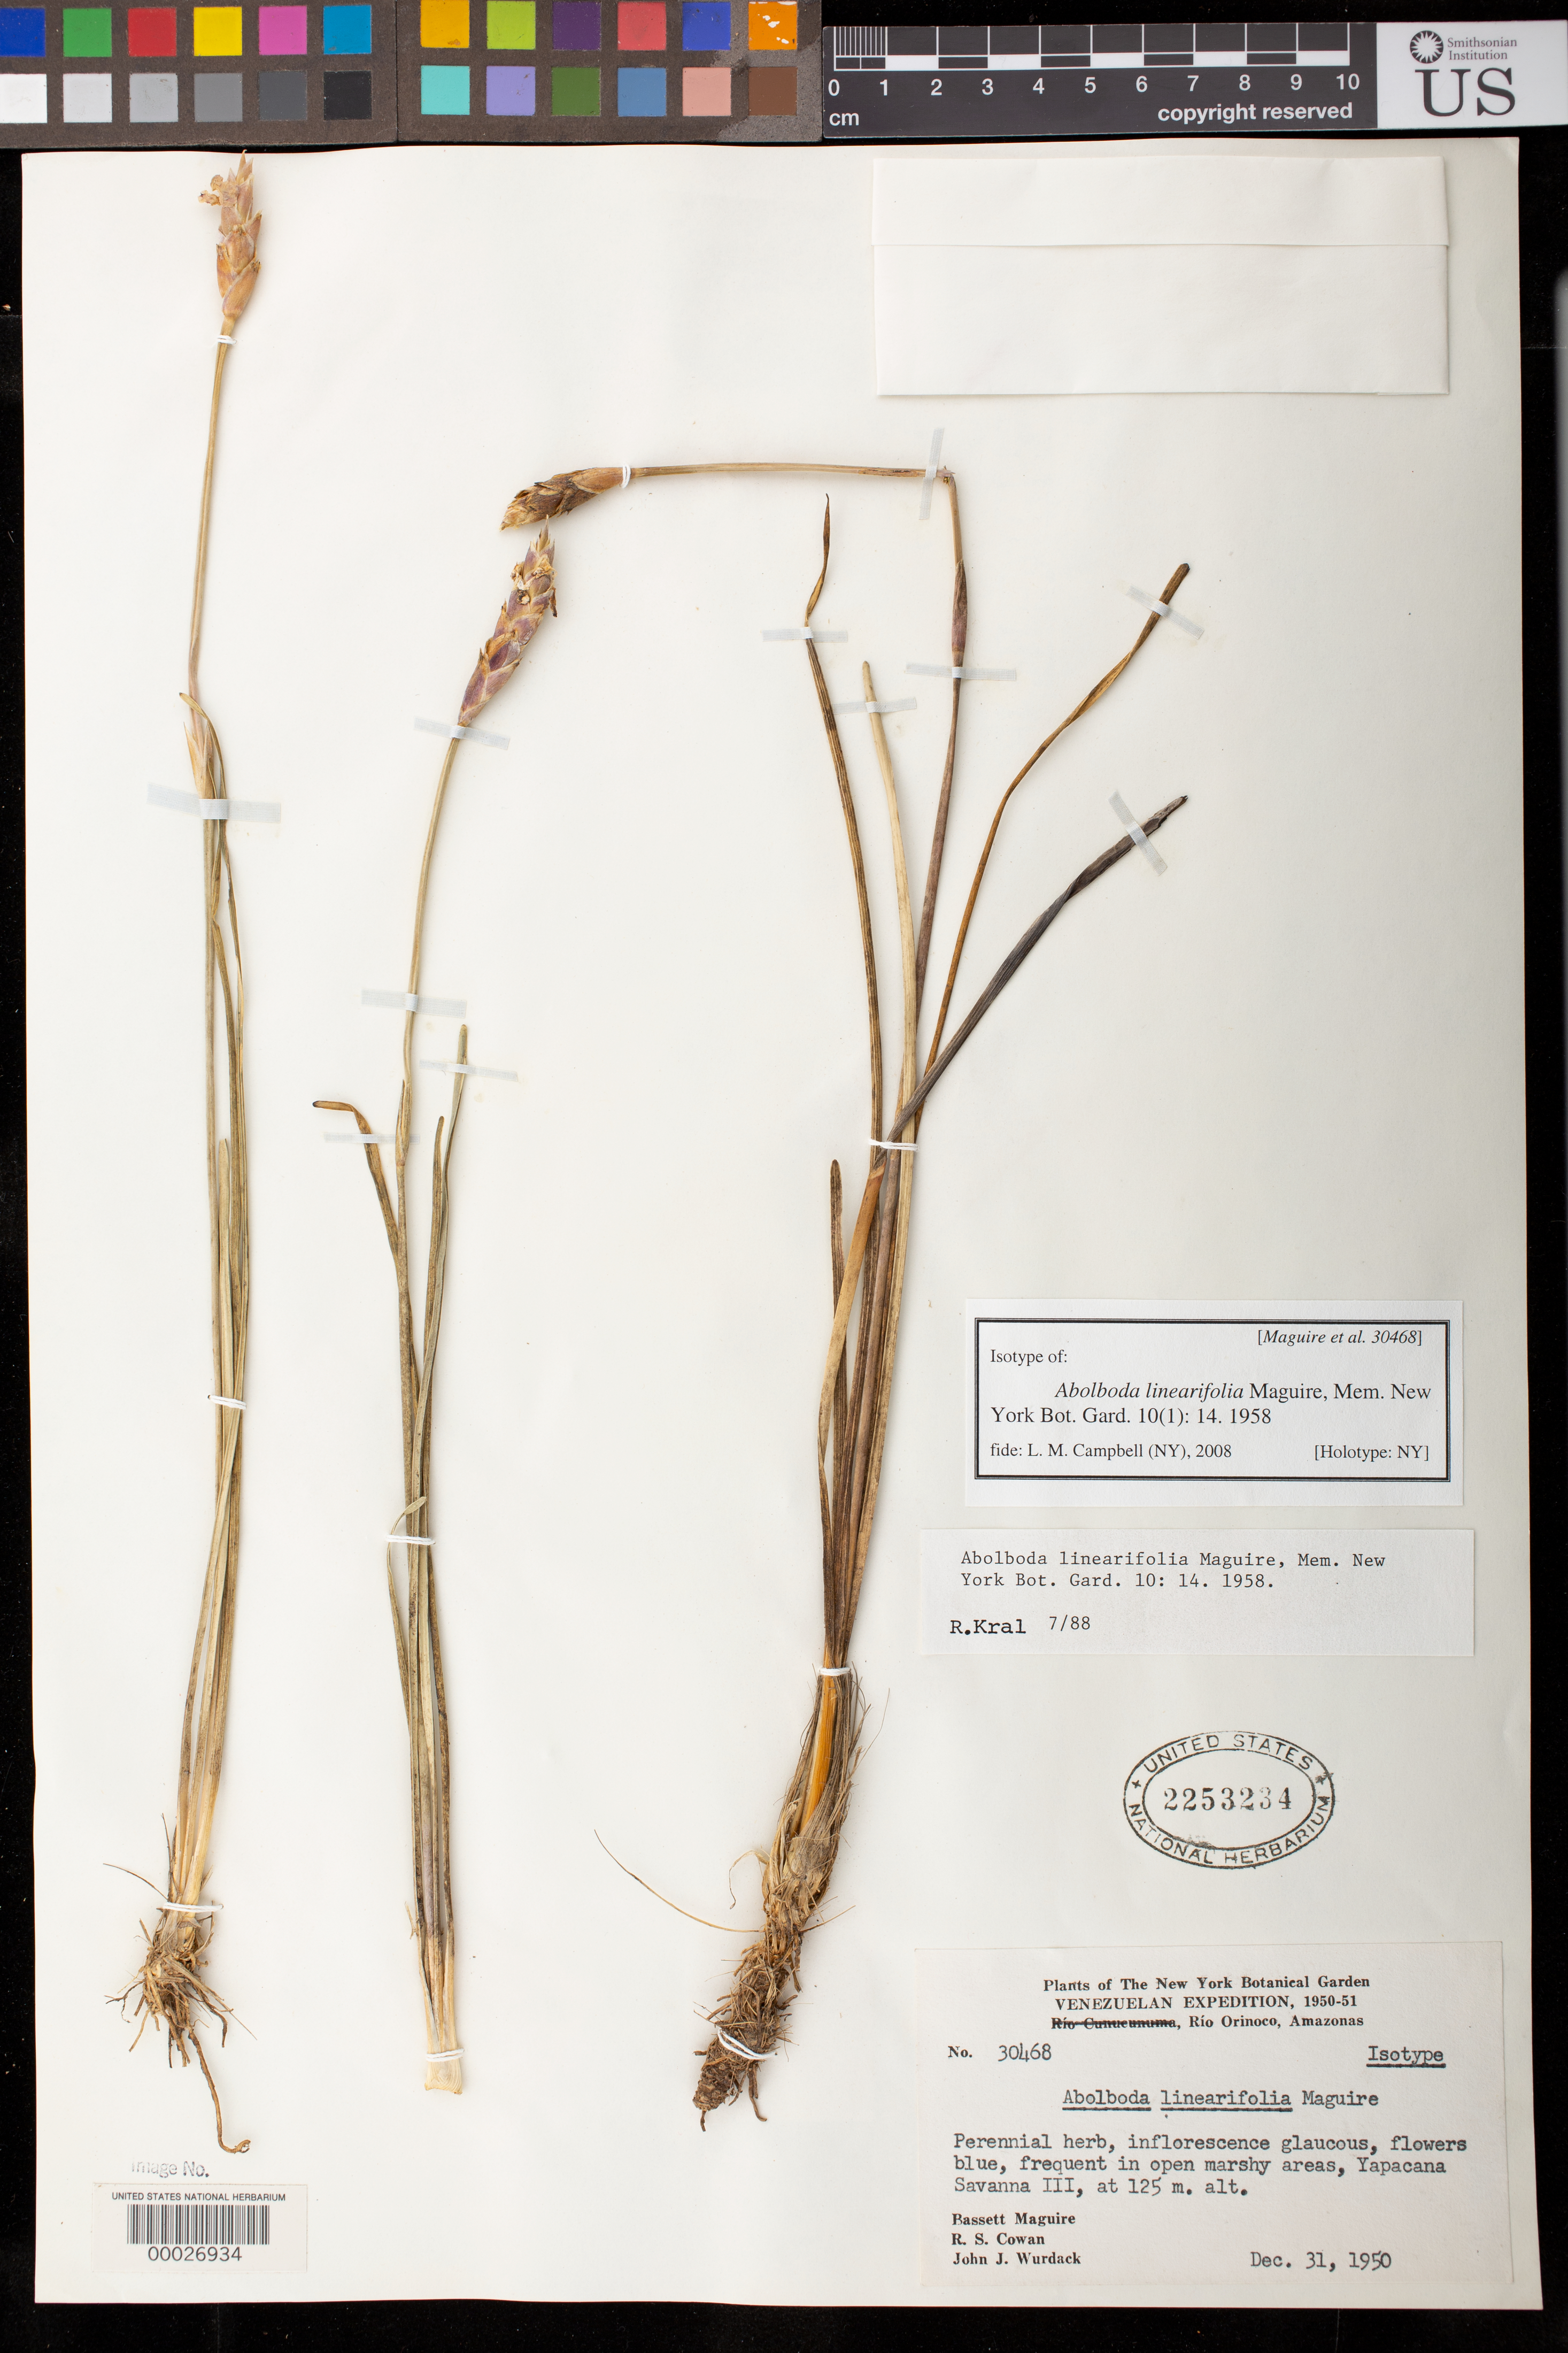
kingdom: Plantae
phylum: Tracheophyta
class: Liliopsida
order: Poales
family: Xyridaceae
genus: Abolboda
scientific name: Abolboda linearifolia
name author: Maguire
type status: Isotype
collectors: B. Maguire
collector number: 30468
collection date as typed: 31 Dec 1950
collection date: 1950-12-31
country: Venezuela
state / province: Amazonas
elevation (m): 125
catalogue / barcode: US 2253234